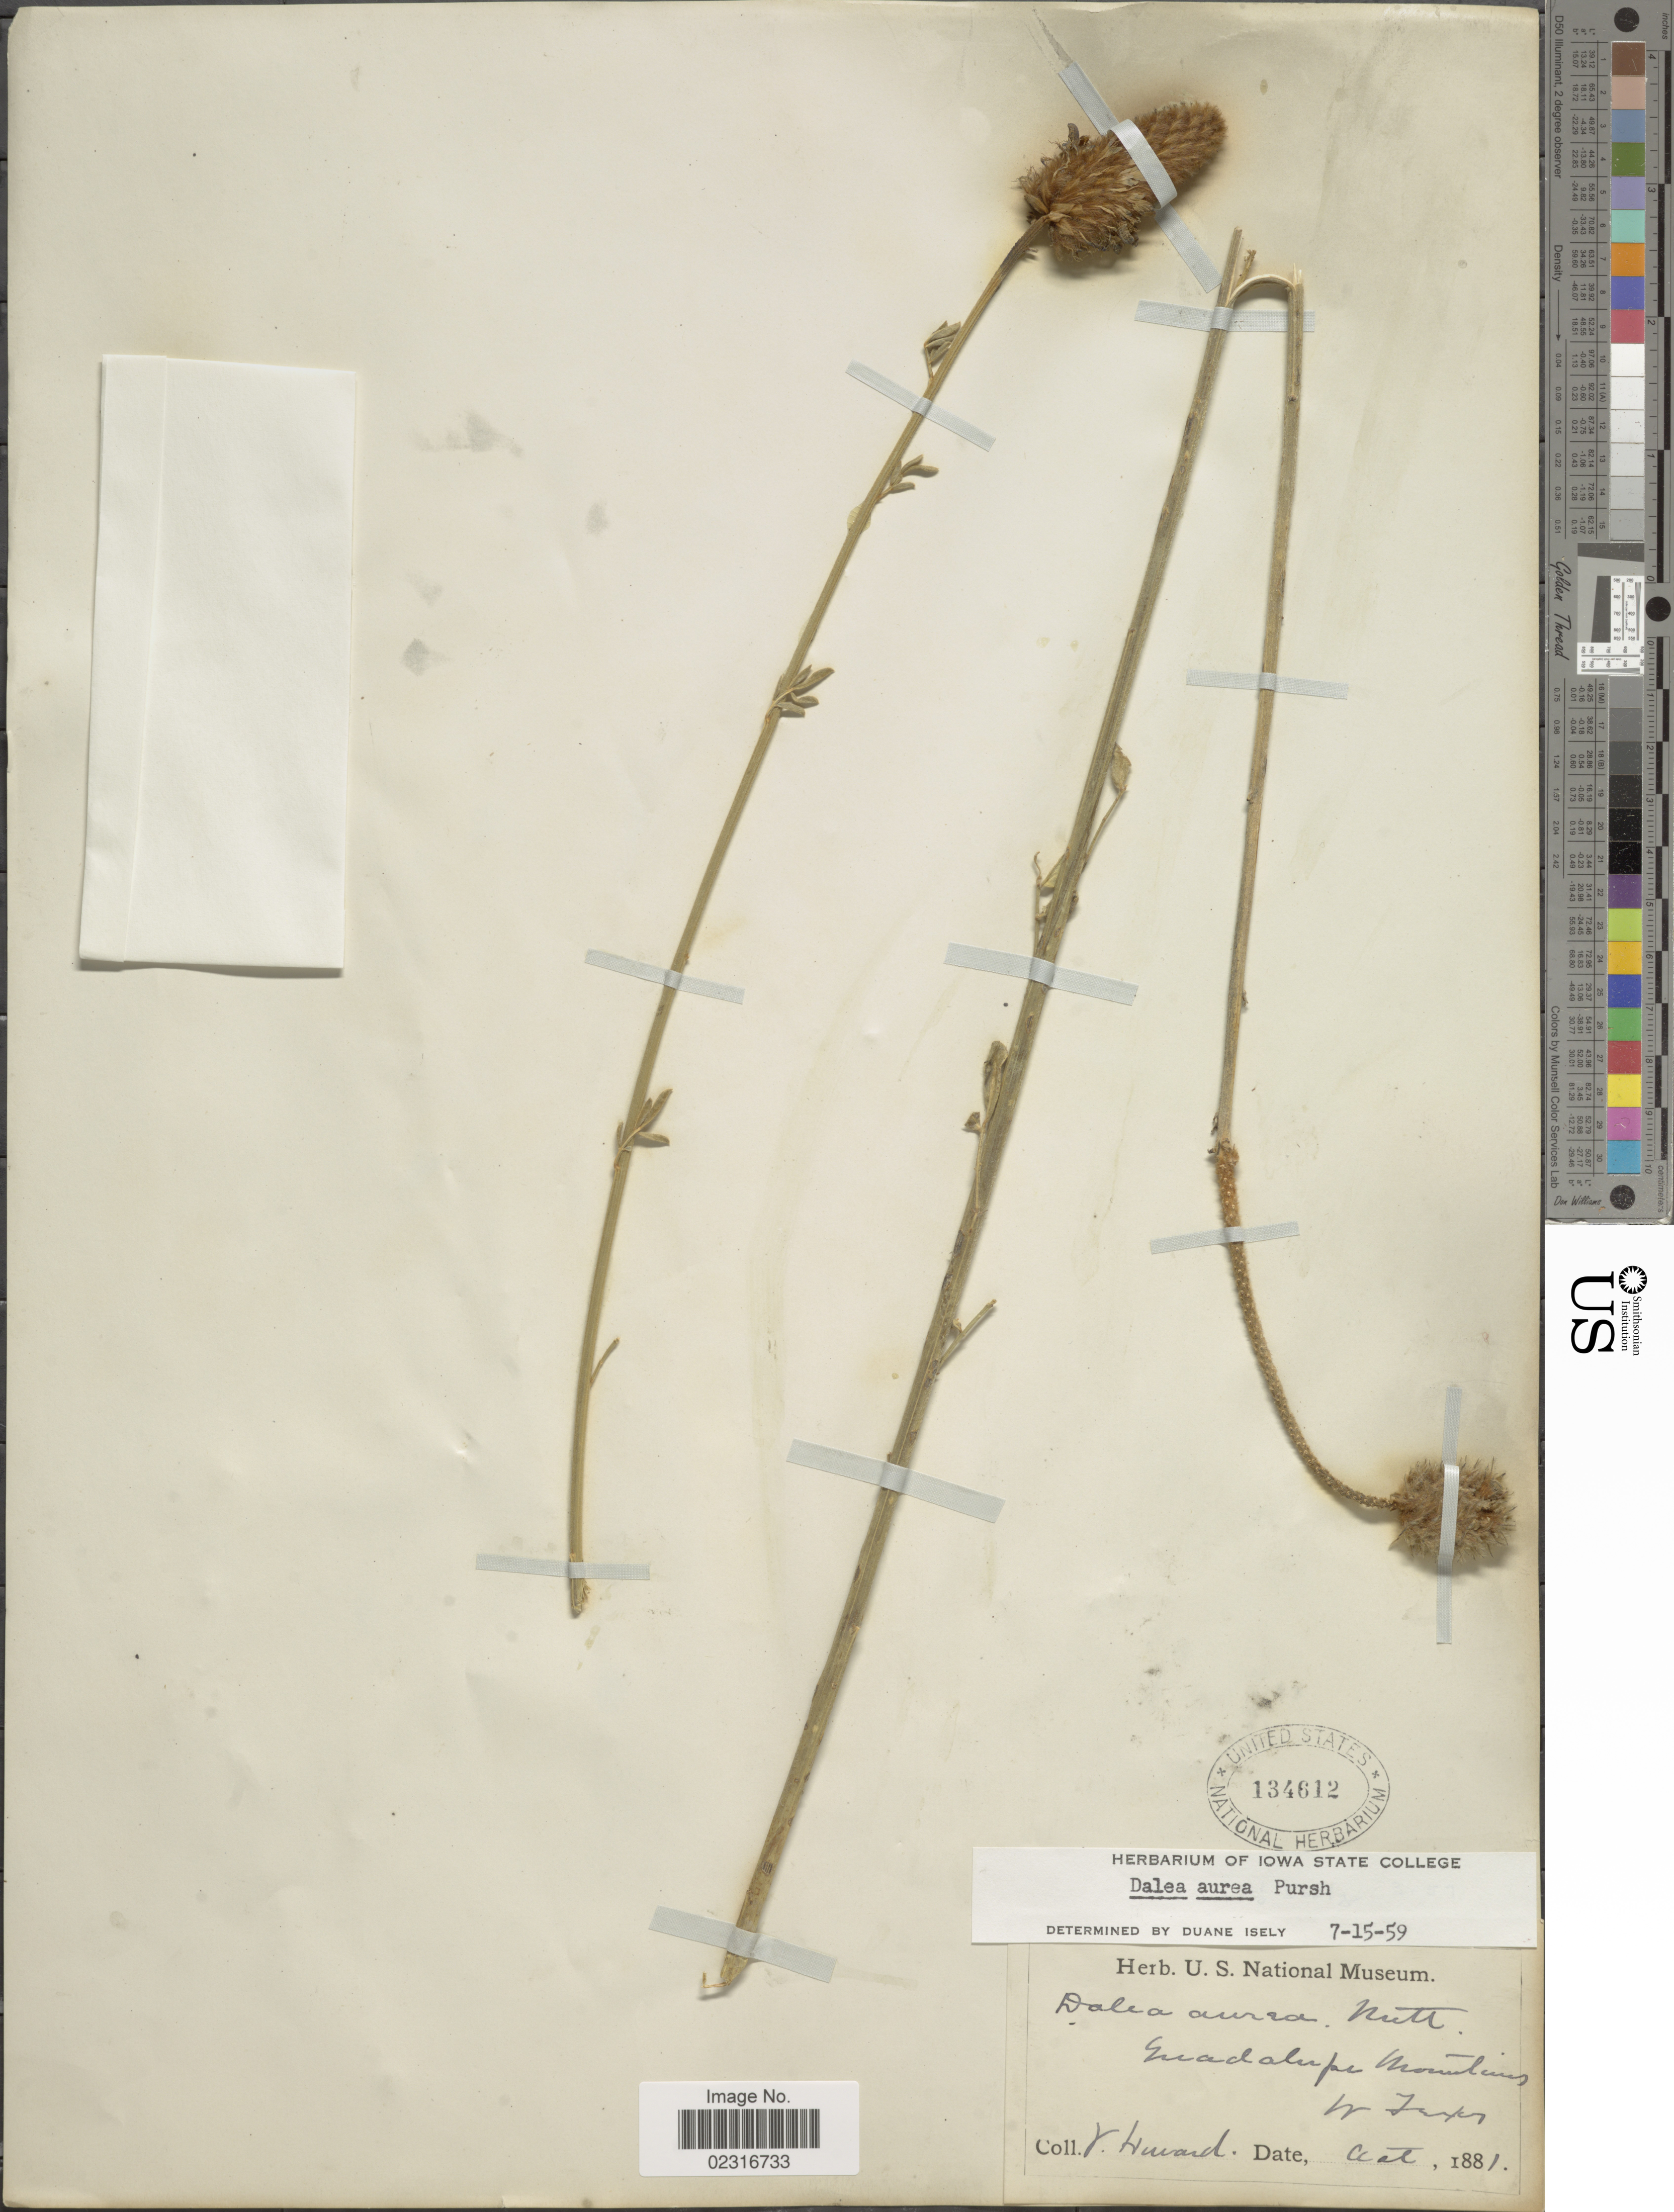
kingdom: Plantae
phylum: Tracheophyta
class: Magnoliopsida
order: Fabales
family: Fabaceae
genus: Dalea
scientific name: Dalea aurea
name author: Nutt. ex Pursh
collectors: J. Howard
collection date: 1881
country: United States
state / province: Texas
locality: Guadalupe Mountains. W. Texas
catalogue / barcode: US 134612